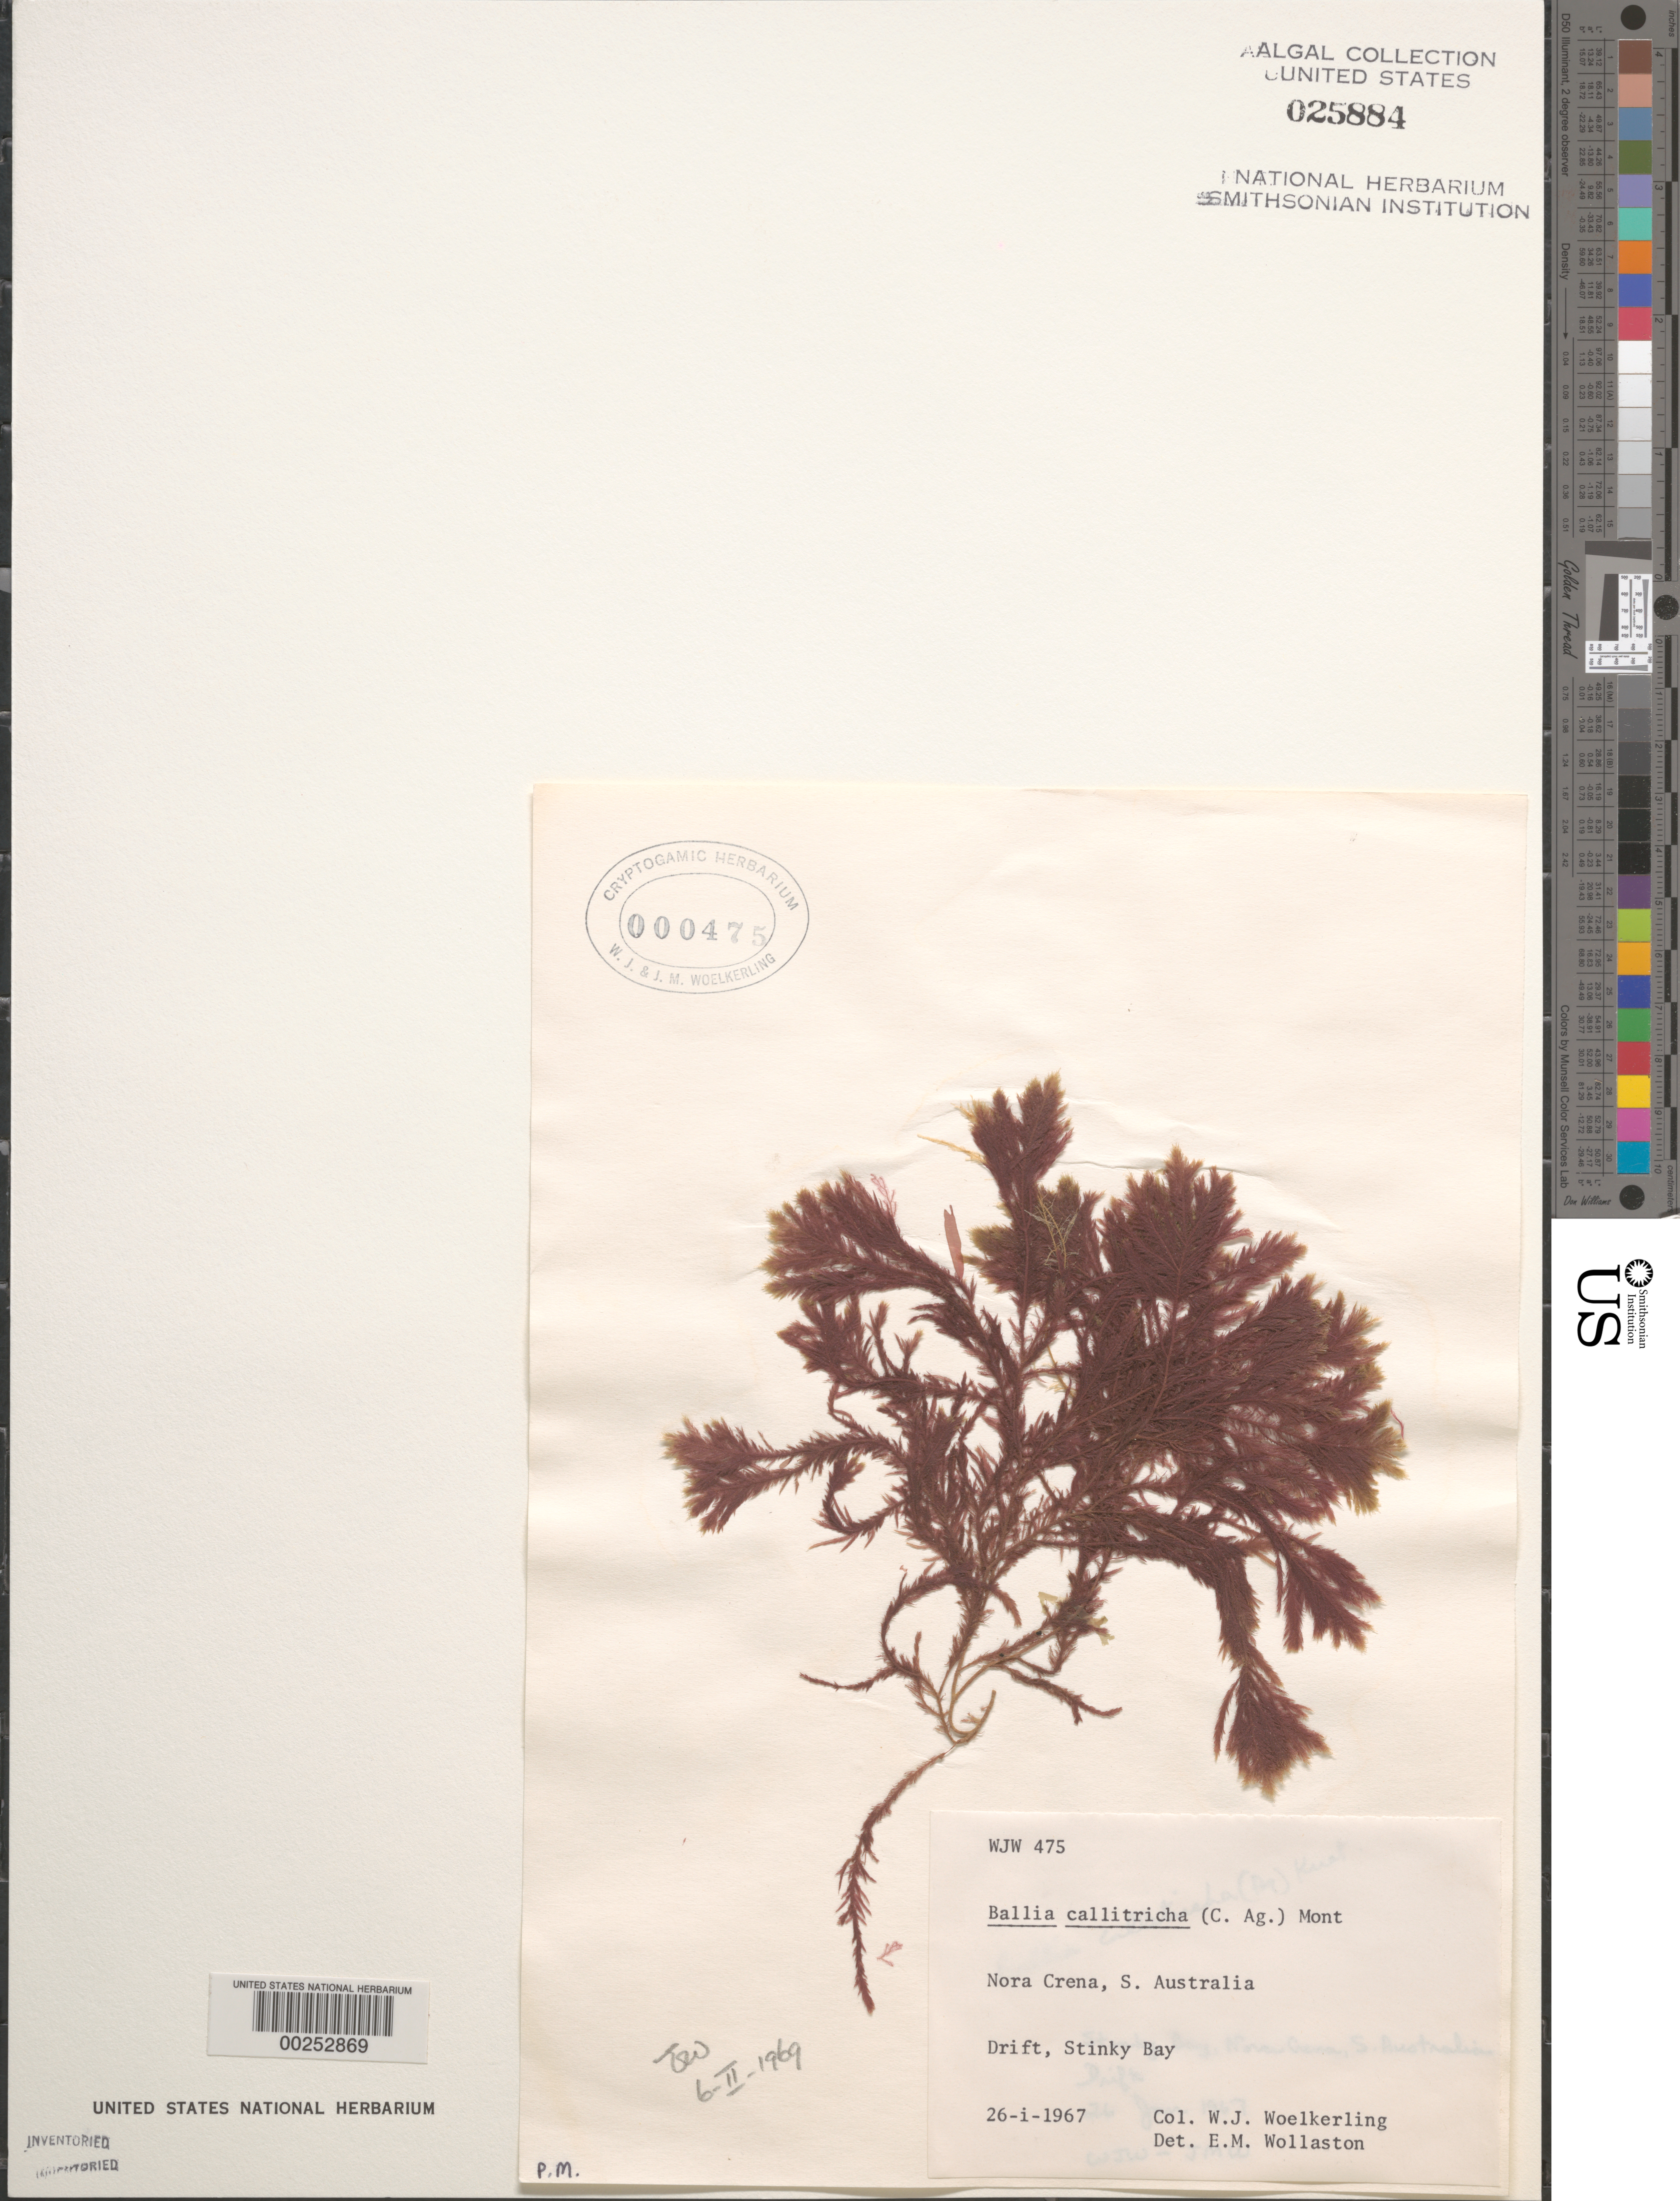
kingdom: Plantae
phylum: Rhodophyta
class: Florideophyceae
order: Balliales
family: Balliaceae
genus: Ballia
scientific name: Ballia callitricha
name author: (C. Agardh) Kützing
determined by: Woelkerling, W. J.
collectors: W. Woelkerling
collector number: WJW 475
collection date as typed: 26 Jan 1967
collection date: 1967-01-26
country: Australia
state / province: South Australia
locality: Stinky bay, nora creina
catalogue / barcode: US 25884